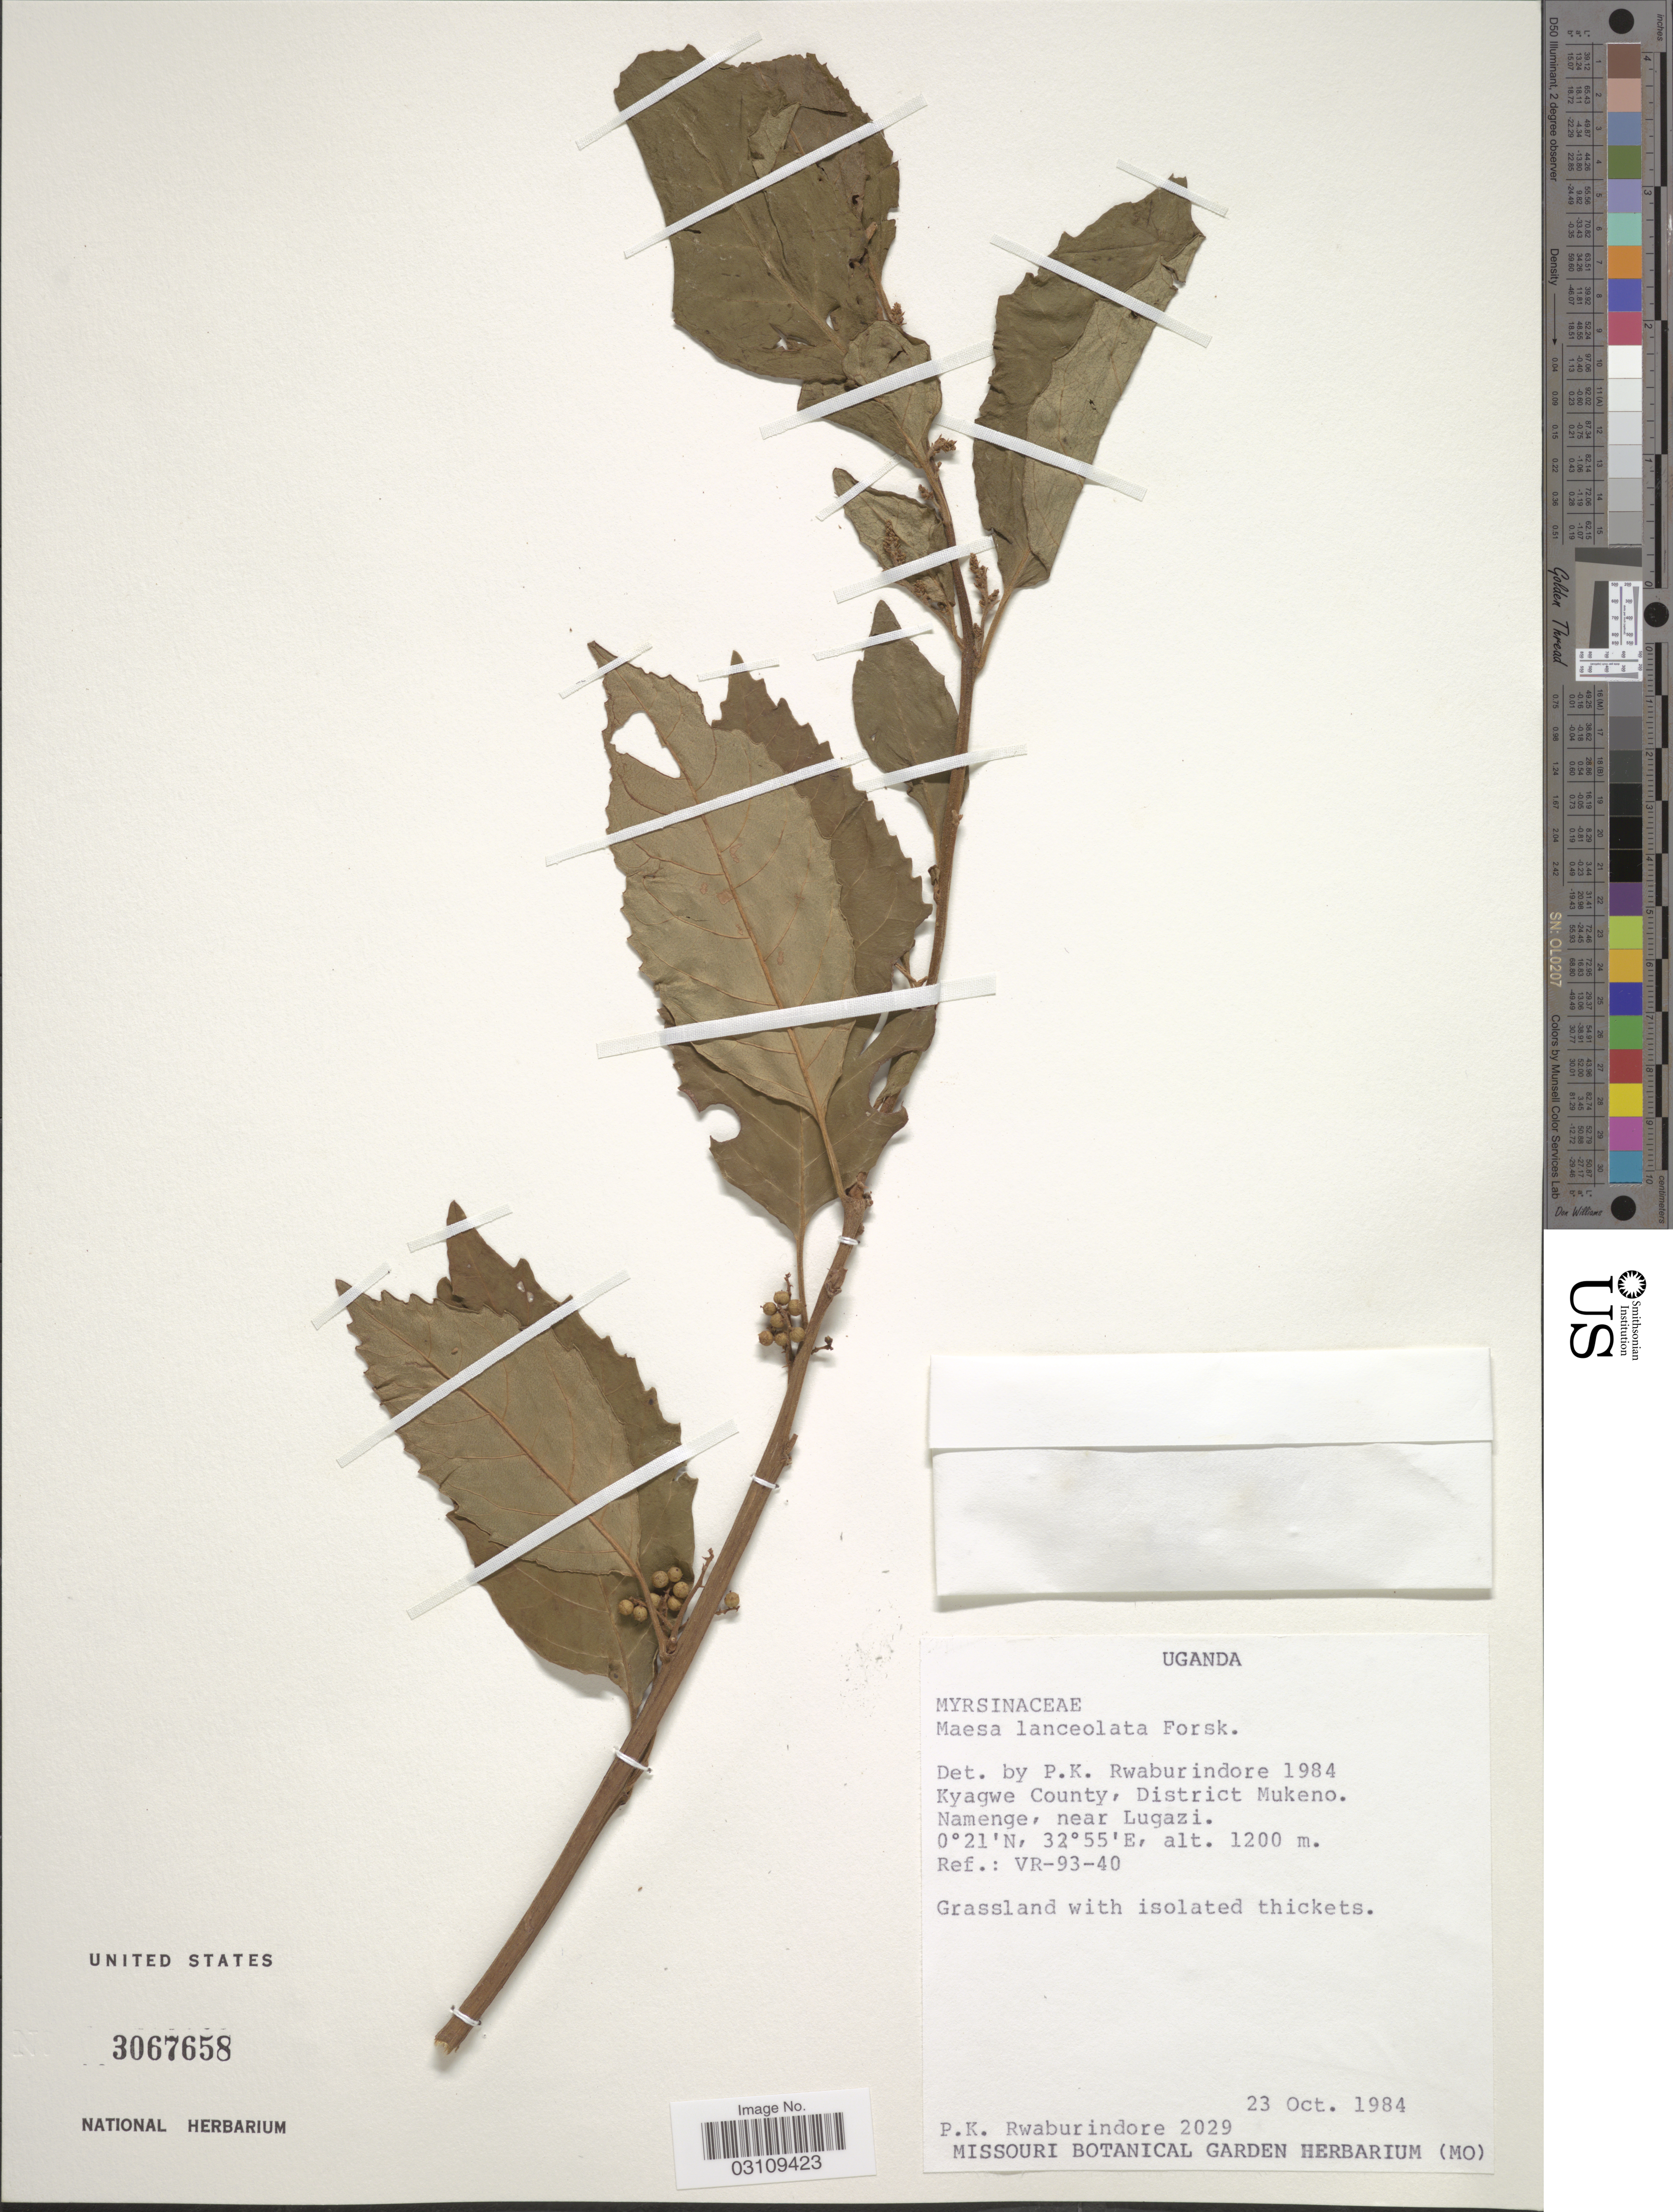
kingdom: Plantae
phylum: Tracheophyta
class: Magnoliopsida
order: Ericales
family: Primulaceae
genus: Maesa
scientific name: Maesa lanceolata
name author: Forssk.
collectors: P. Rwaburindore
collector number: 2029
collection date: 1984-10-23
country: Uganda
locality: Kyagwe County, District Mukeno, Namenge, near Lugazi, Ref.: VR-93-40.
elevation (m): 1200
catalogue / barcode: US 3067658